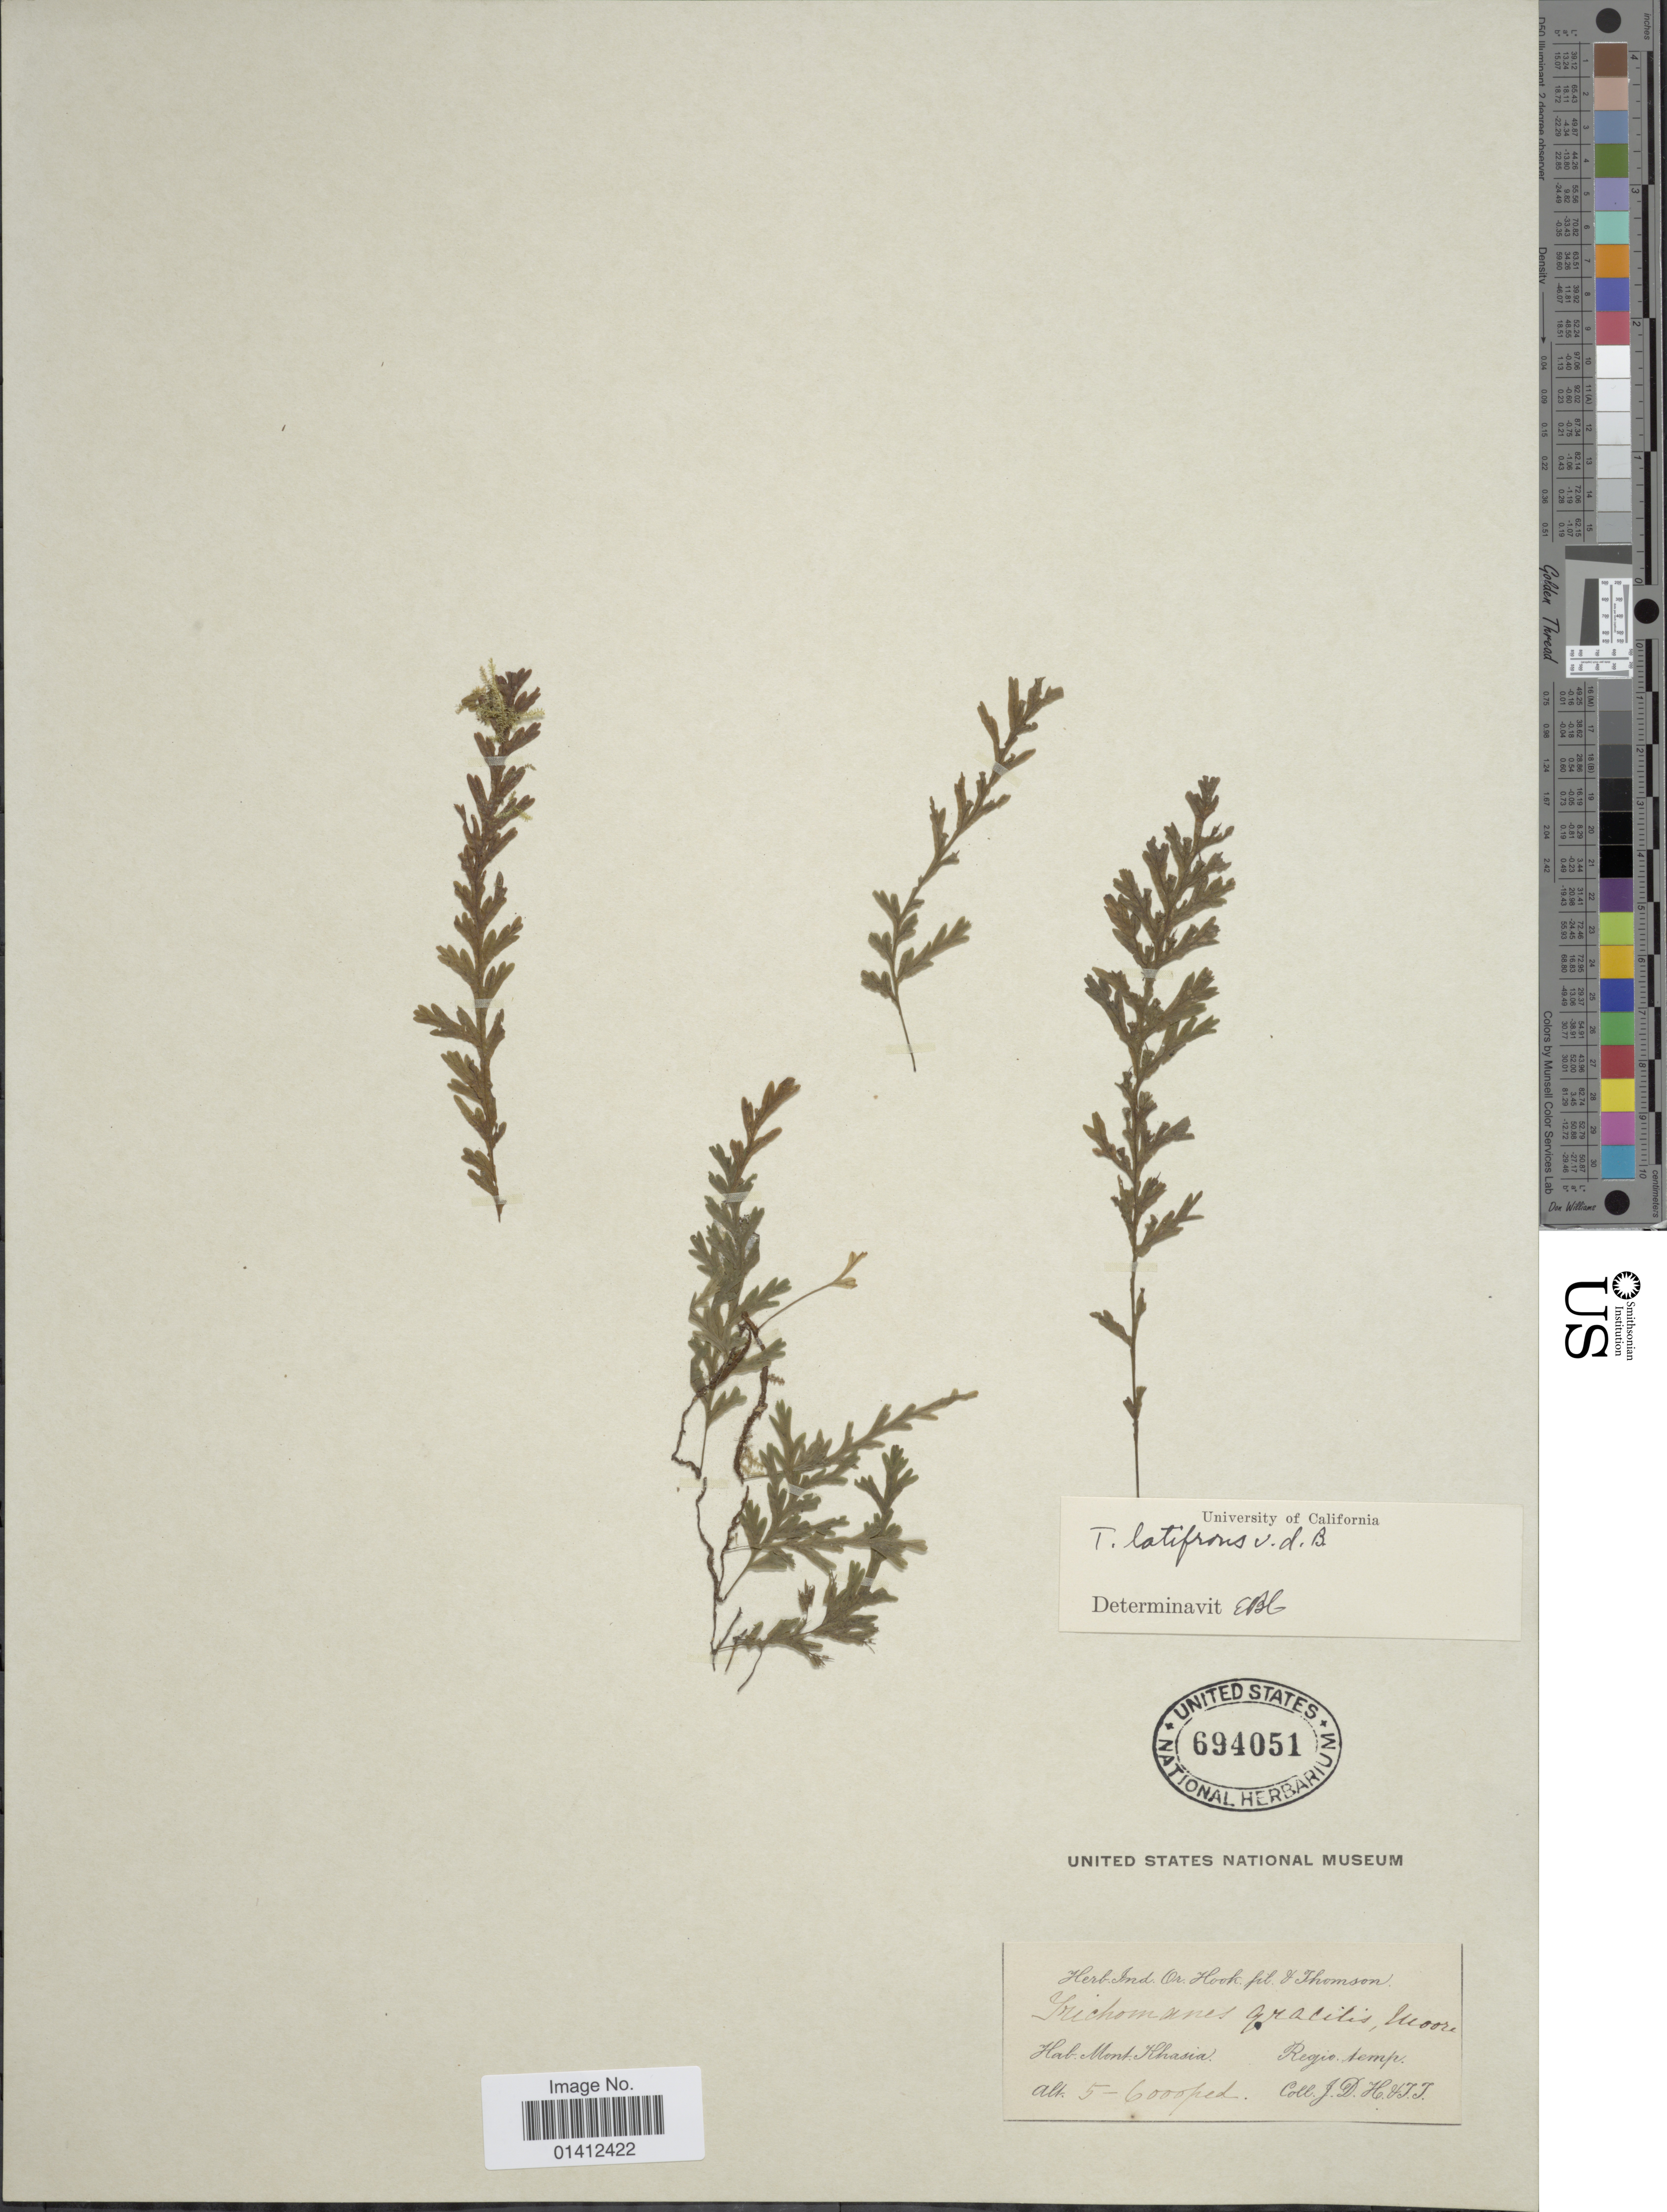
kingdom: Plantae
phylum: Tracheophyta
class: Polypodiopsida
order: Hymenophyllales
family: Hymenophyllaceae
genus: Crepidomanes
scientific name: Crepidomanes latifrons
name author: (Bosch) Ching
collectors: J. D. Hooker & T. Thomson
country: India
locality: Mont Khasia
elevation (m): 1524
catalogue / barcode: US 694051